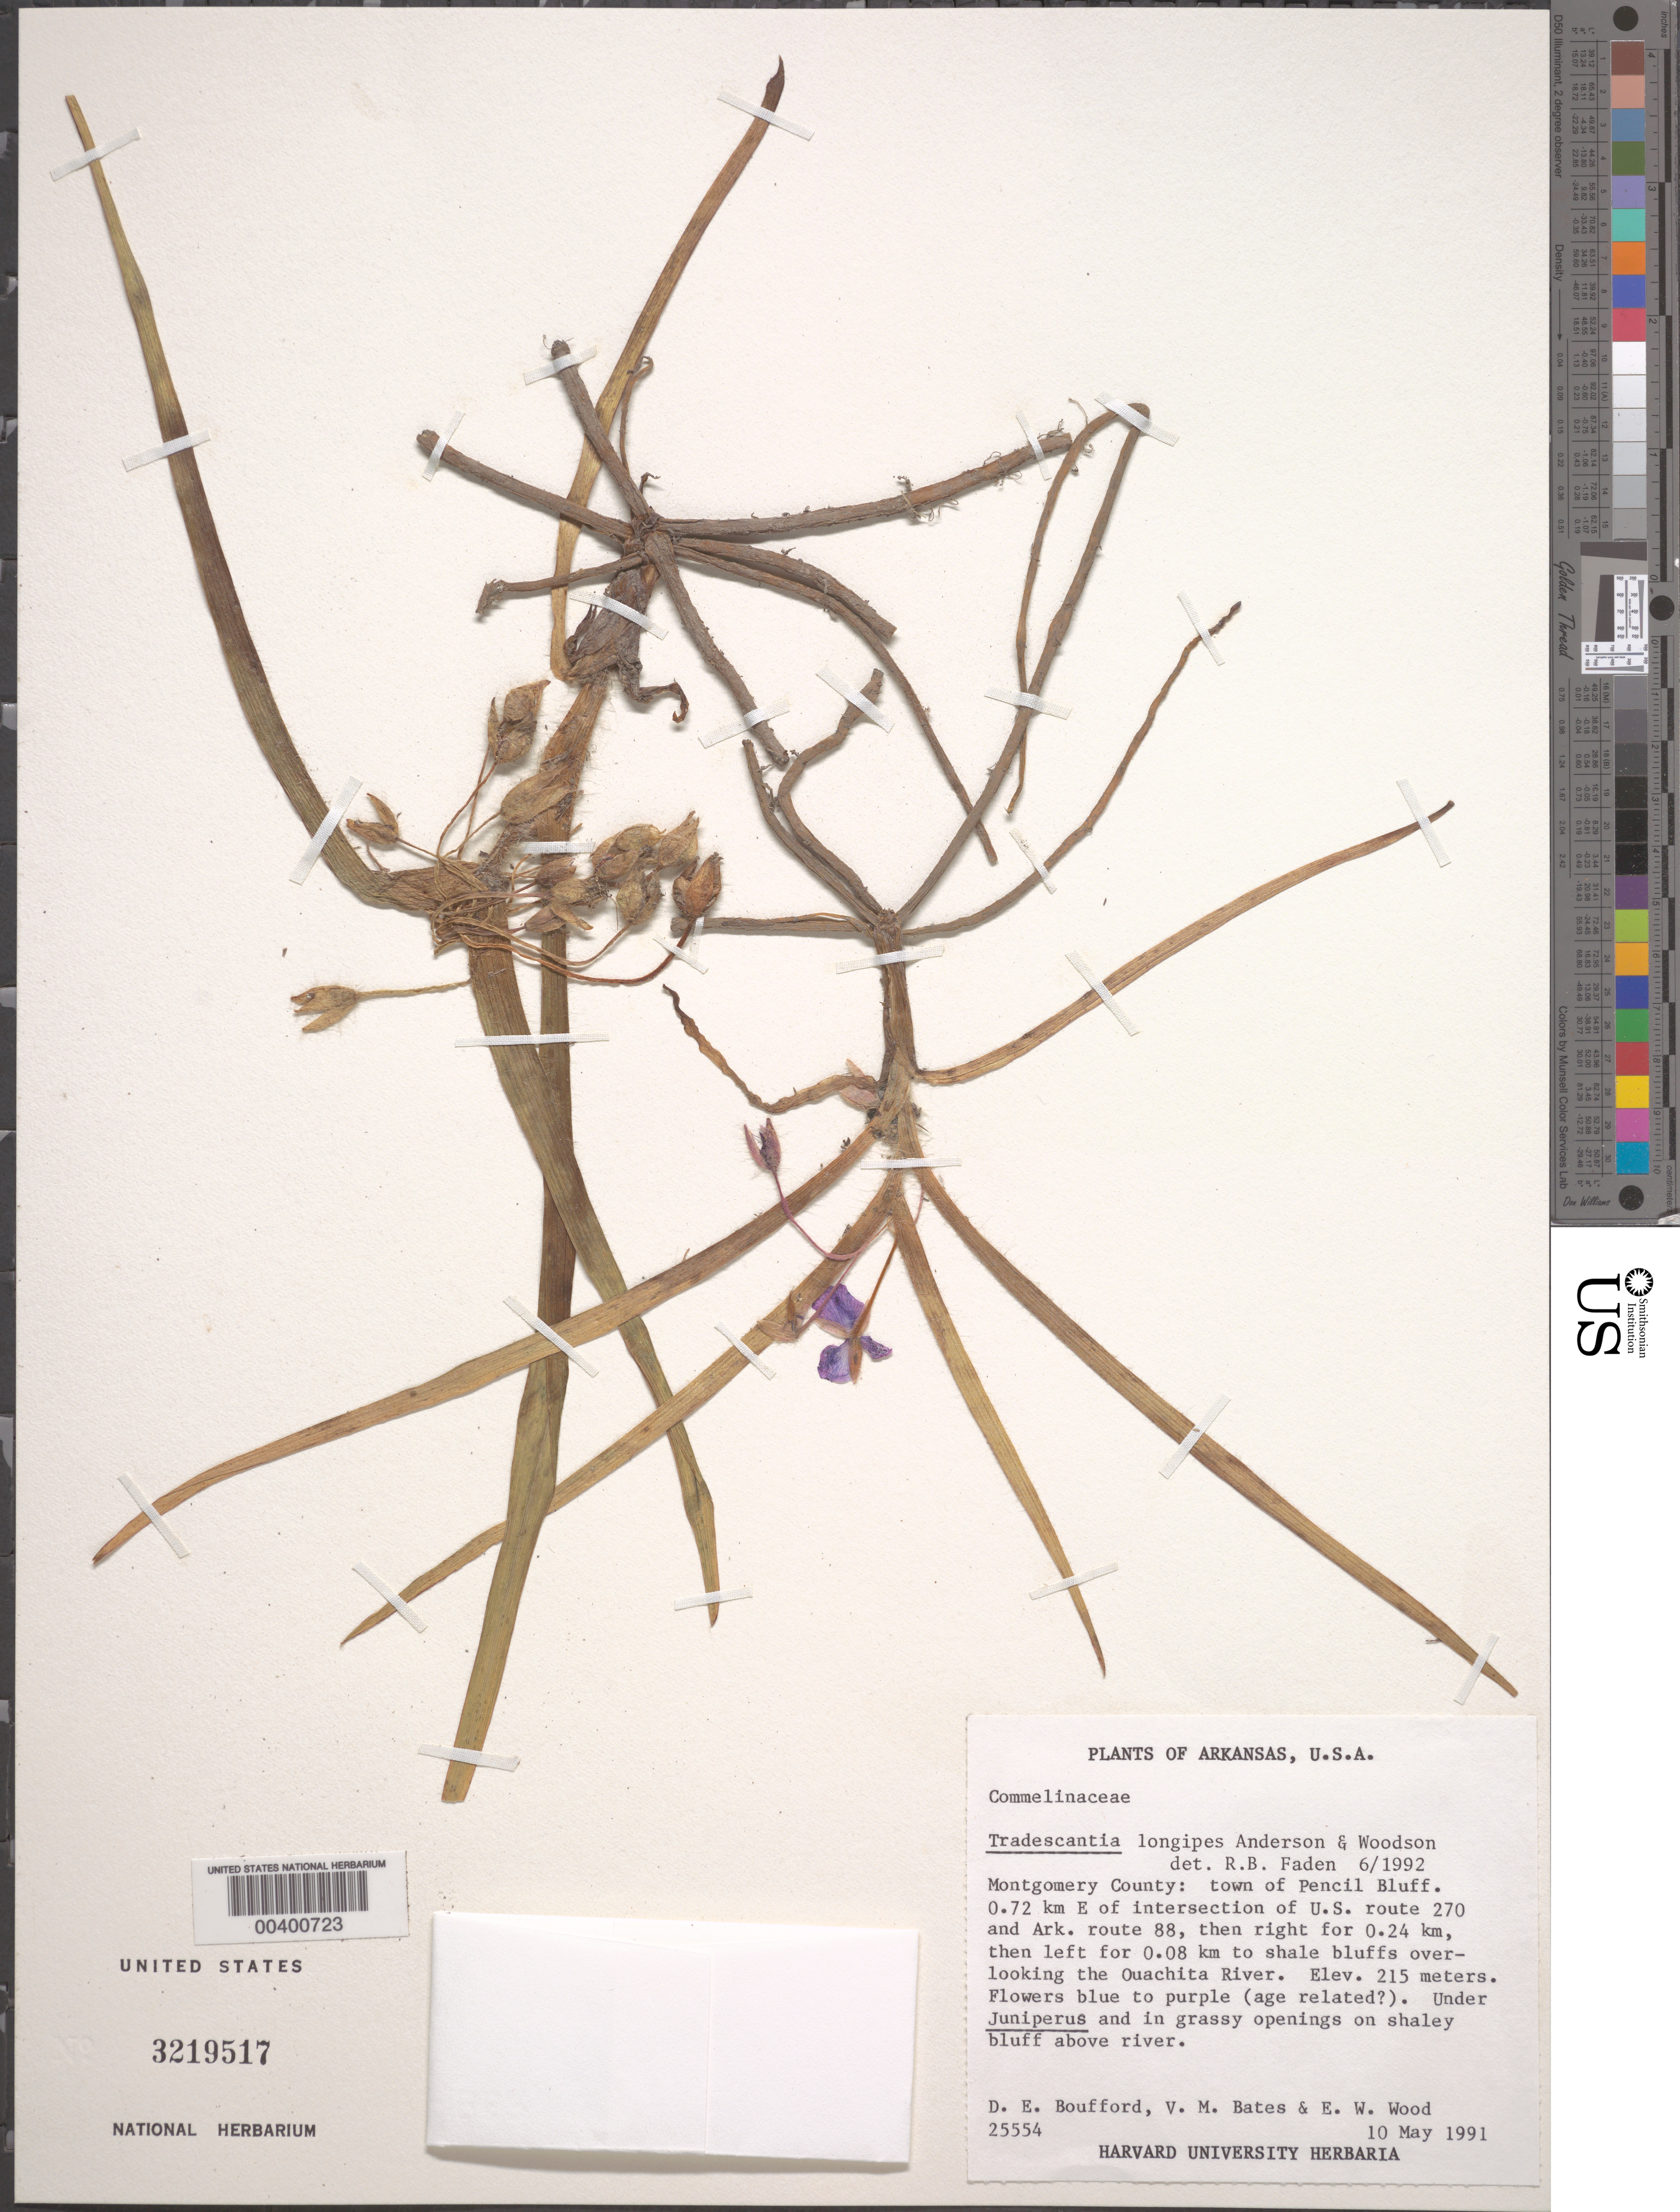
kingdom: Plantae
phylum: Tracheophyta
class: Liliopsida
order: Commelinales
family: Commelinaceae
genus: Tradescantia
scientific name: Tradescantia hirsuticaulis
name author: Small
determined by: Faden, Robert B., (US), Smithsonian Institution - National Museum of Natural History (UNITED STATES)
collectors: D. E. Boufford, V. Bates & E. Wood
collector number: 25554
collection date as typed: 10 May 1991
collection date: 1991-05-10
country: United States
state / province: Arkansas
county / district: Montgomery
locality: E of intersection of us route 270 and ark. route 88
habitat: Grassy openings on shaley bluff above river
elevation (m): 215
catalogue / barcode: US 3219517